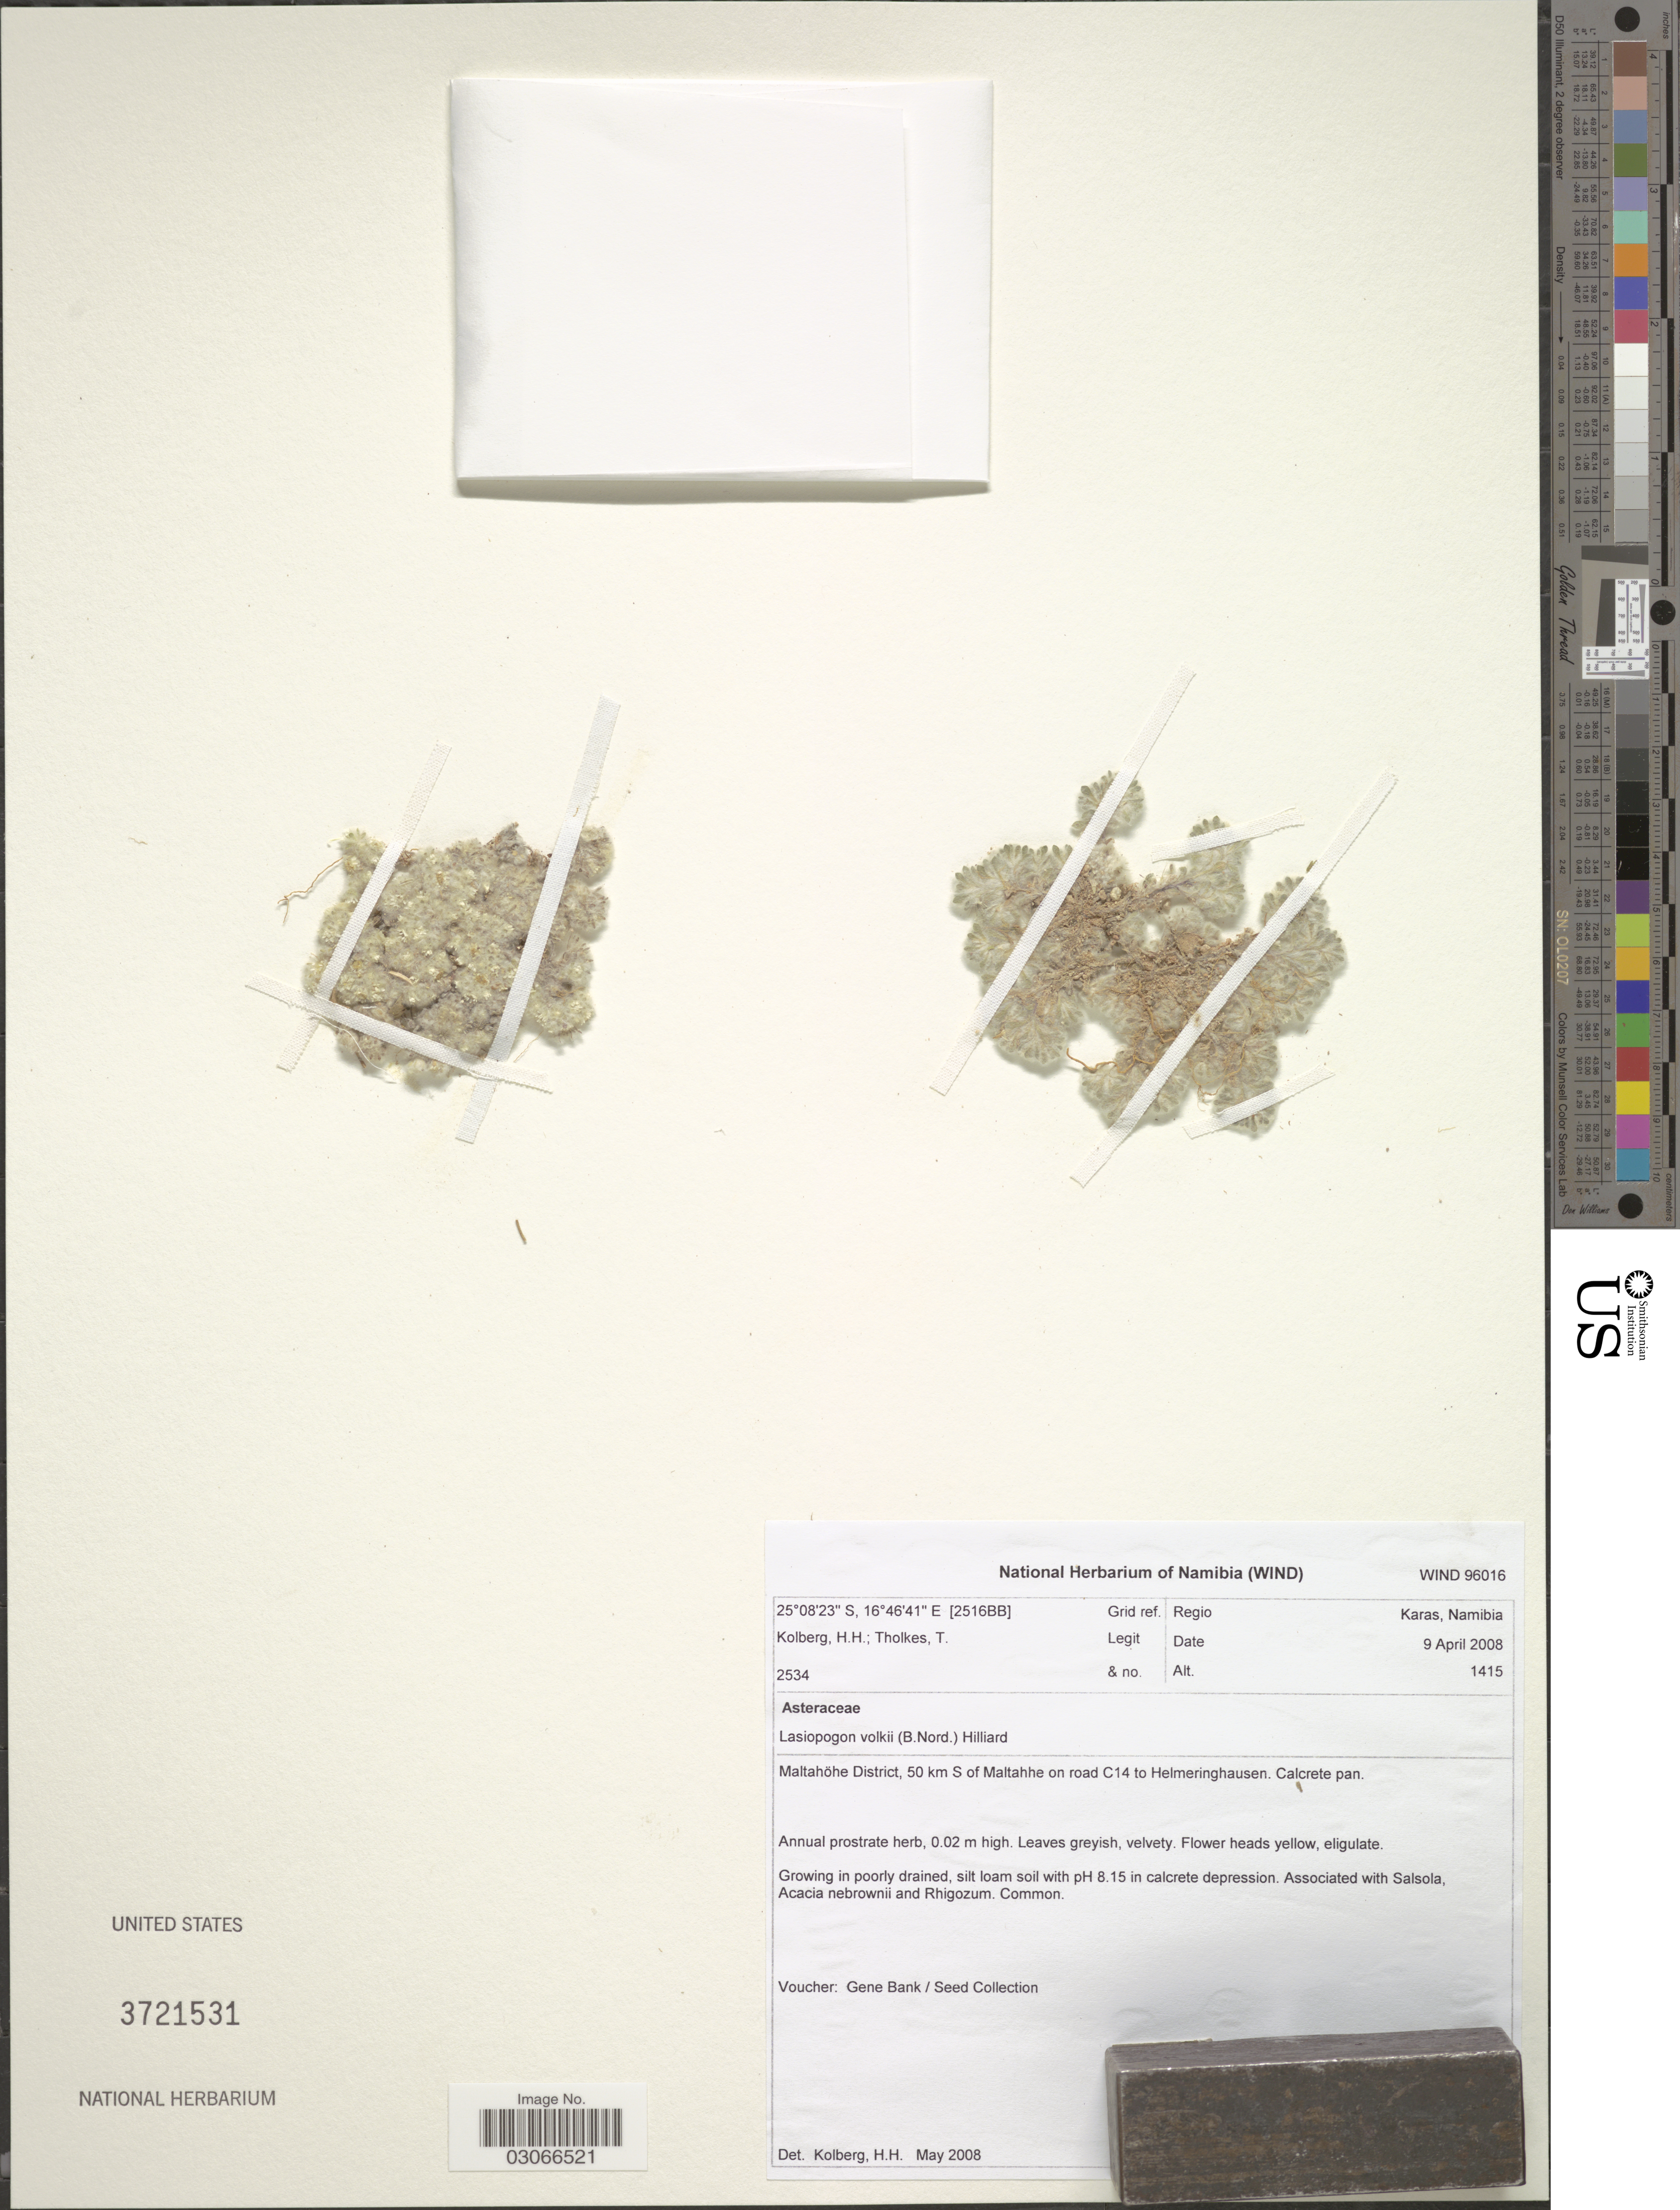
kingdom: Plantae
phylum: Tracheophyta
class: Magnoliopsida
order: Asterales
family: Asteraceae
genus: Lasiopogon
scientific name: Lasiopogon volkii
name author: (B. Nord.) Hilliard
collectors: H. H. Kolberg & T. Tholkes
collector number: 2534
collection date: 2008-04-09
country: Namibia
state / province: Karas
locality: [2516BB] Grid ref. Regio Karas. Maltahöhe District, 50 km S of Maltahahhe on road C14 to Helmeringhausen. Calcrete pan.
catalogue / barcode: US 3721531